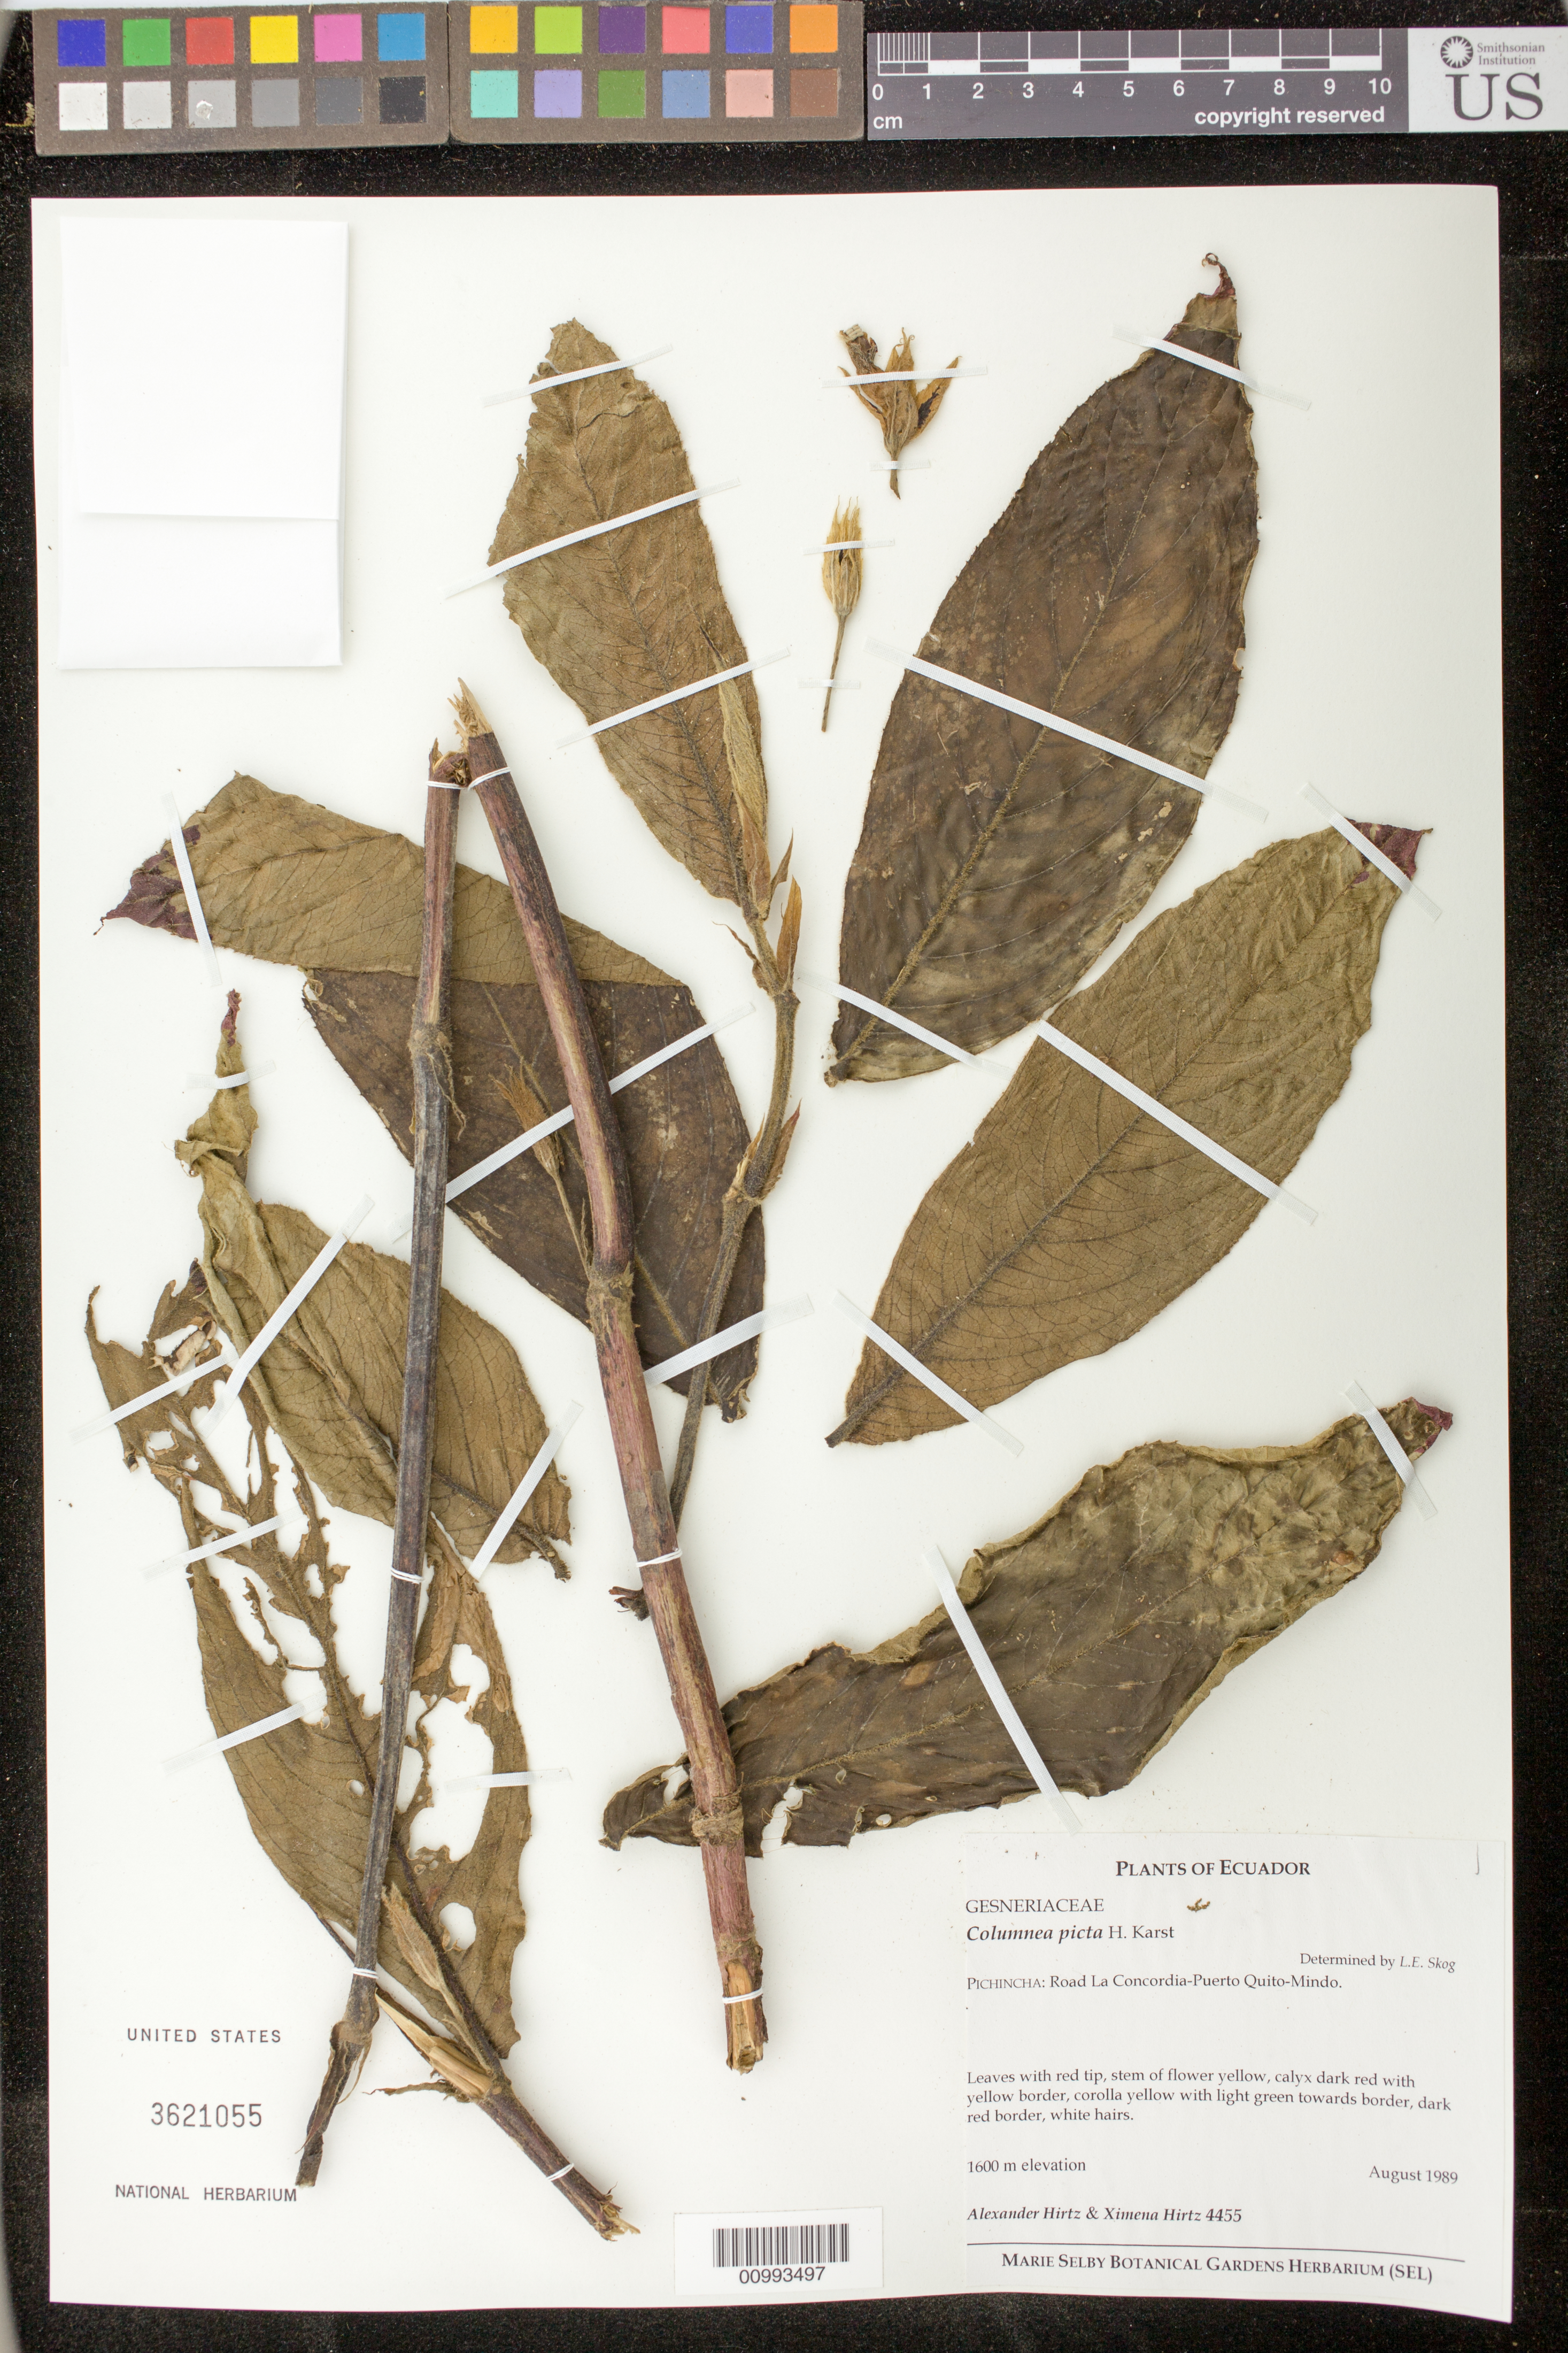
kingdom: Plantae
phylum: Tracheophyta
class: Magnoliopsida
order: Lamiales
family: Gesneriaceae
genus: Columnea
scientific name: Columnea karsteniana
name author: Singh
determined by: Skog, Laurence E.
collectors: A. Hirtz & X. Hirtz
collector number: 4455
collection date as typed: Aug 1989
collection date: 1989-08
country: Ecuador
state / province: Pichincha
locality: Pichincha: road La Concordia - Puerto Quito - Mindo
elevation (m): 1600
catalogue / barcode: US 3621055